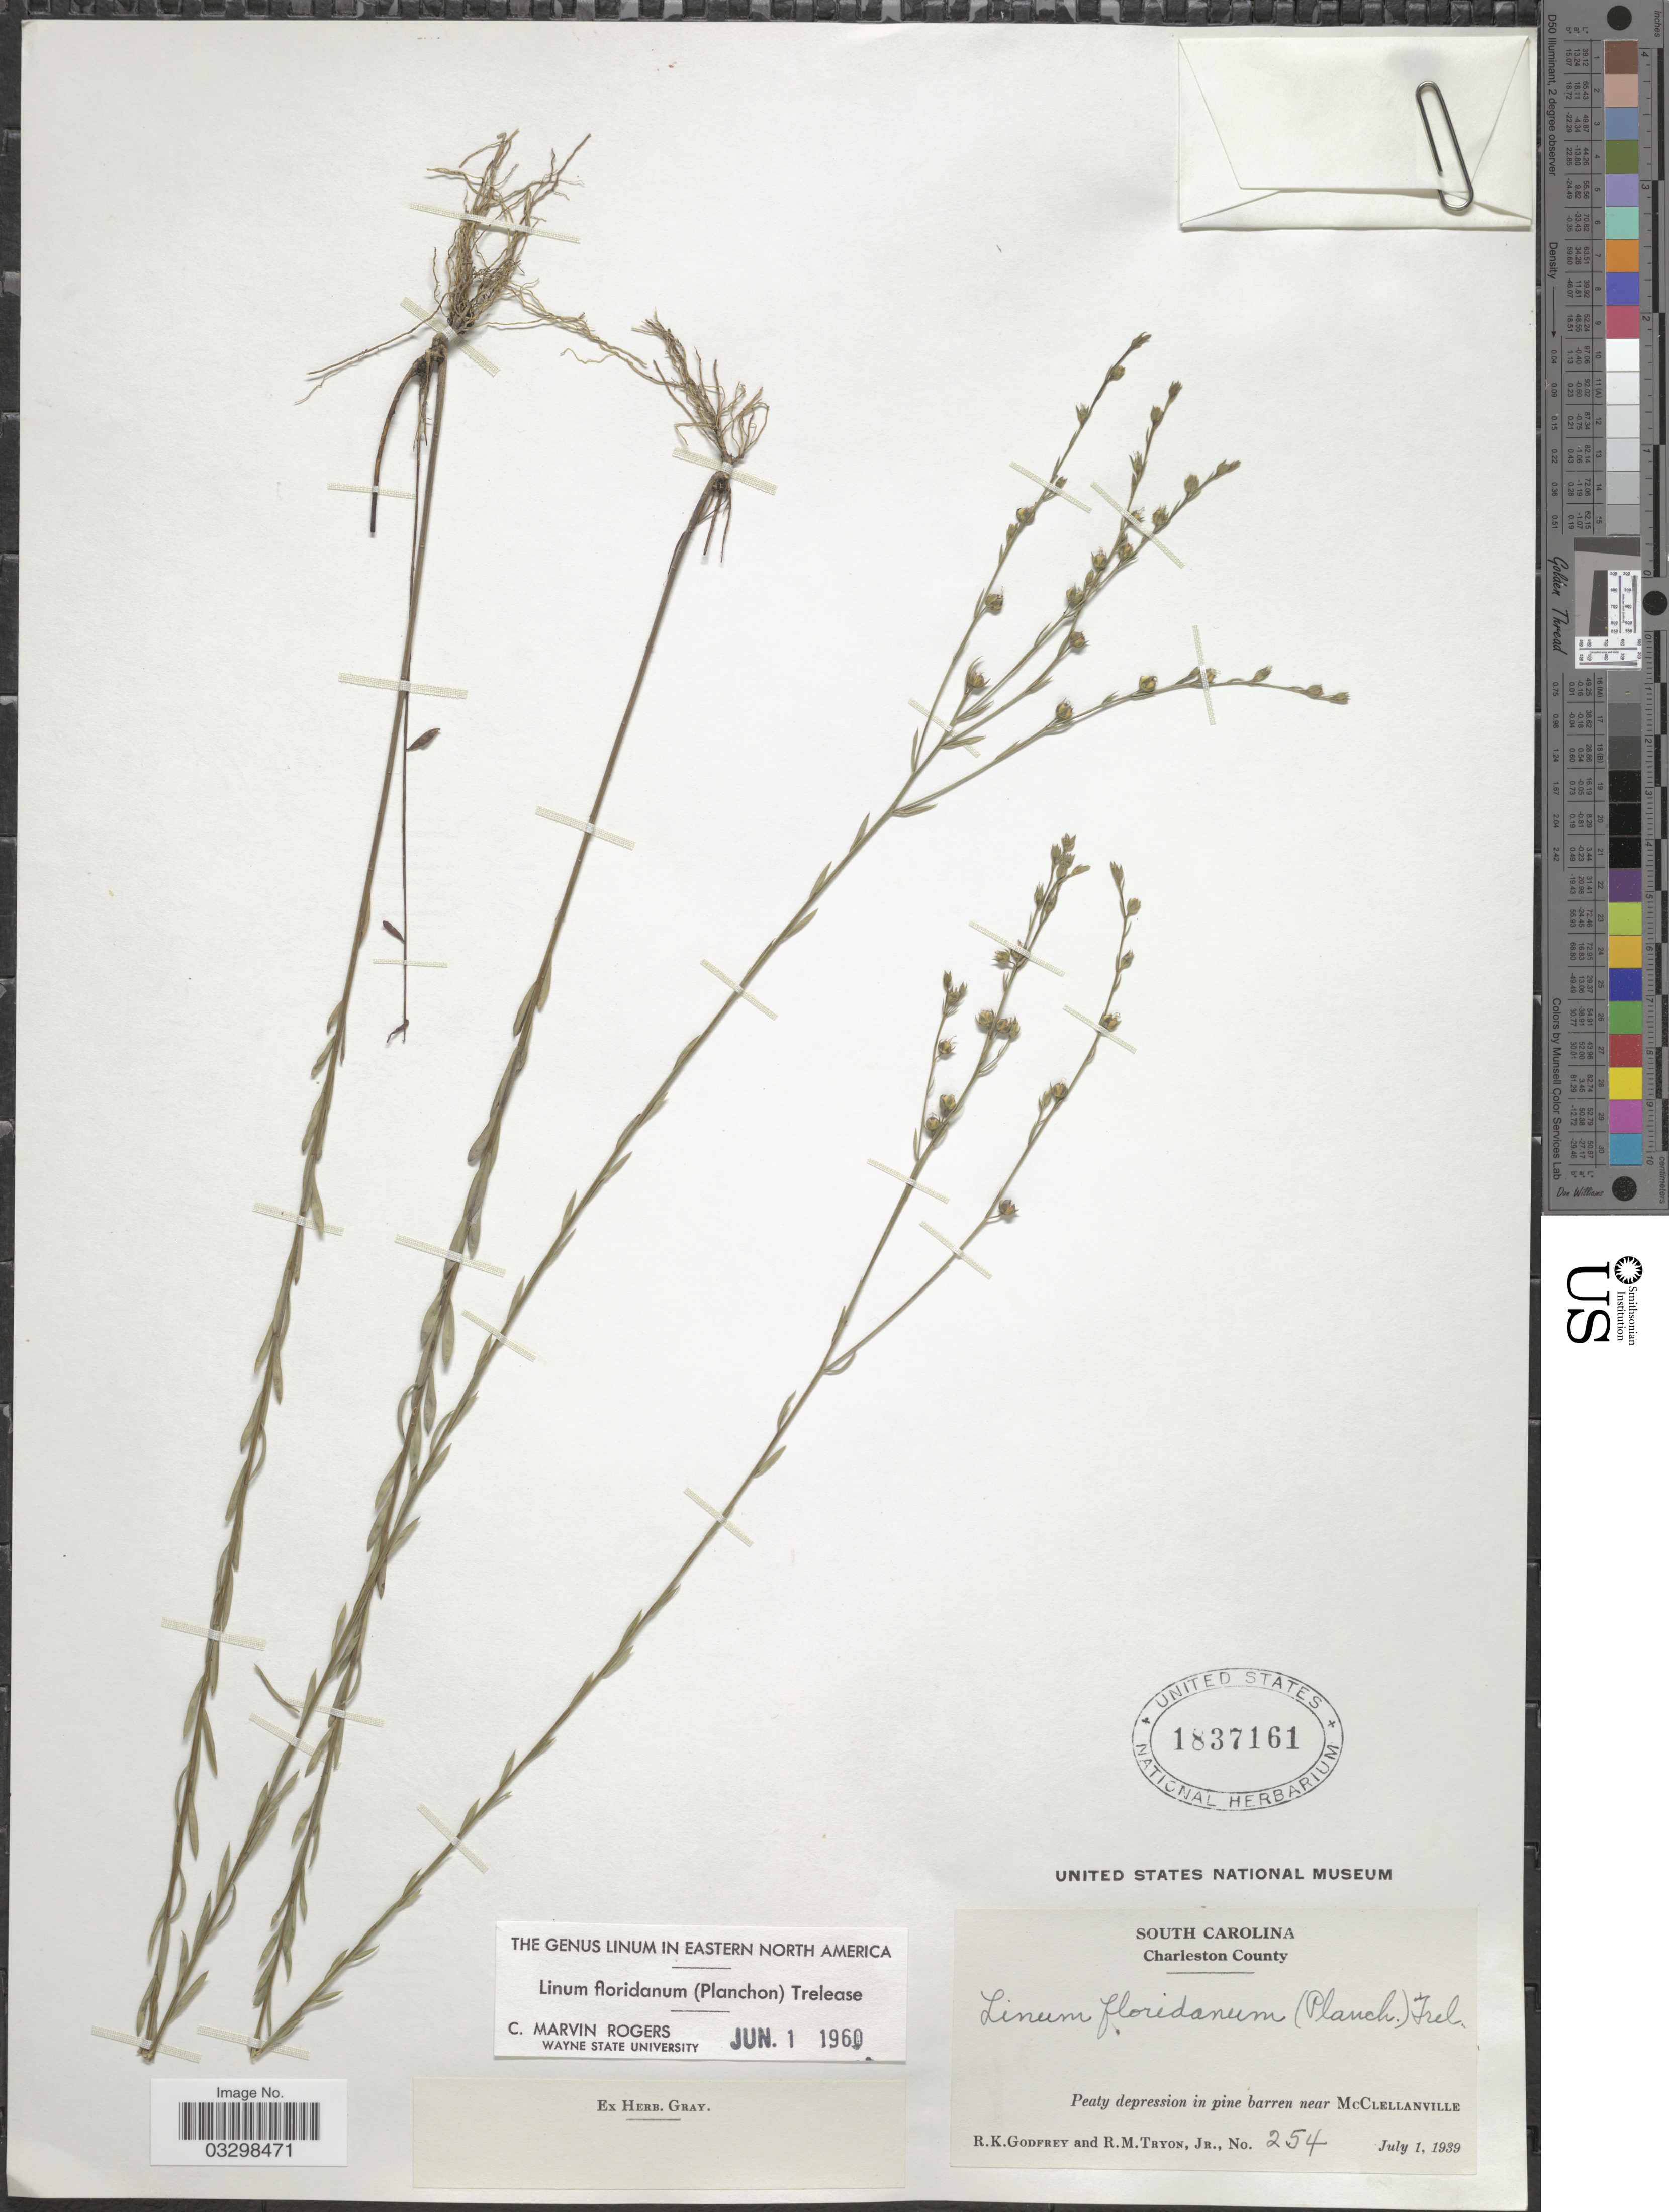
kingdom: Plantae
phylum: Tracheophyta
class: Magnoliopsida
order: Malpighiales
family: Linaceae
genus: Linum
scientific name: Linum floridanum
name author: (Planch.) Trel.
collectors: R. K. Godfrey & R. Tryon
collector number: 254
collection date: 1939-07-01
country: United States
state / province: South Carolina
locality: Charleston County. In pine barren near McClellanville.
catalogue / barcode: US 1837161